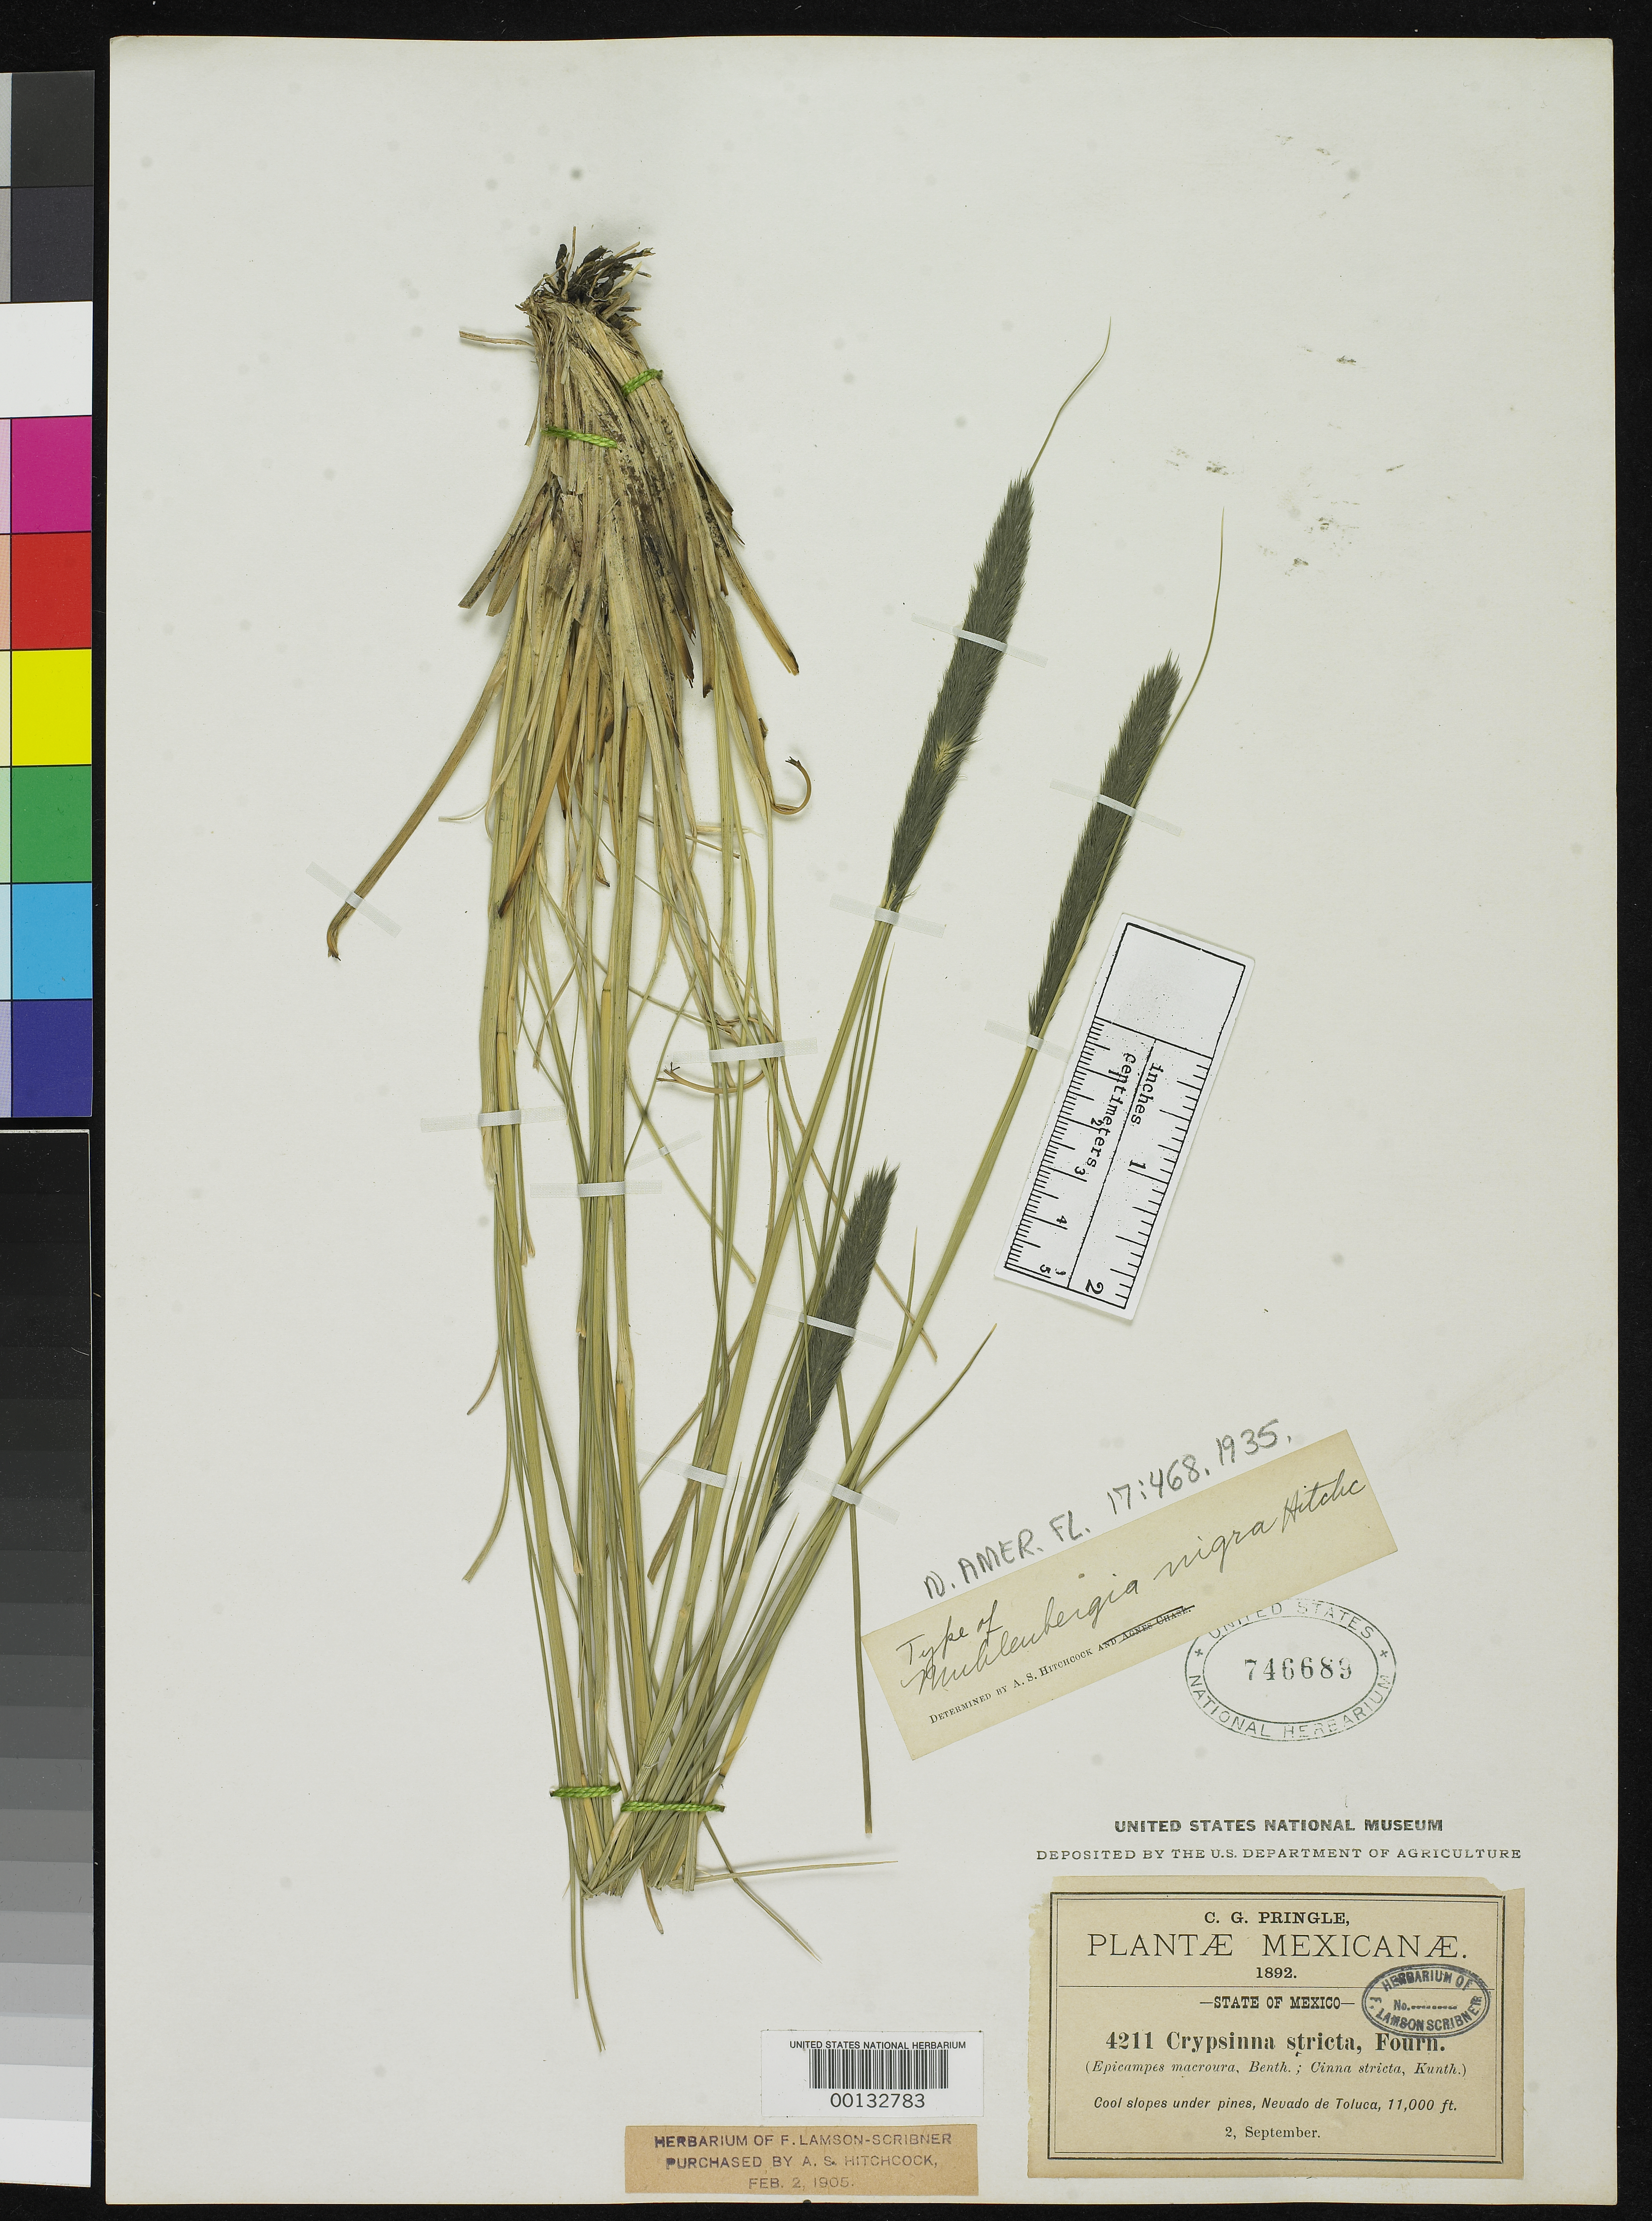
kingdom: Plantae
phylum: Tracheophyta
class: Liliopsida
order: Poales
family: Poaceae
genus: Muhlenbergia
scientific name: Muhlenbergia nigra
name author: Hitchc.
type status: Holotype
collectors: C. G. Pringle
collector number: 4211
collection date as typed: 02 Sep 1892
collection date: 1892-09-02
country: Mexico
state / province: México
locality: Nevado de Toluca, cool slopes under pines.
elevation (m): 3353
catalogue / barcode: US 746689